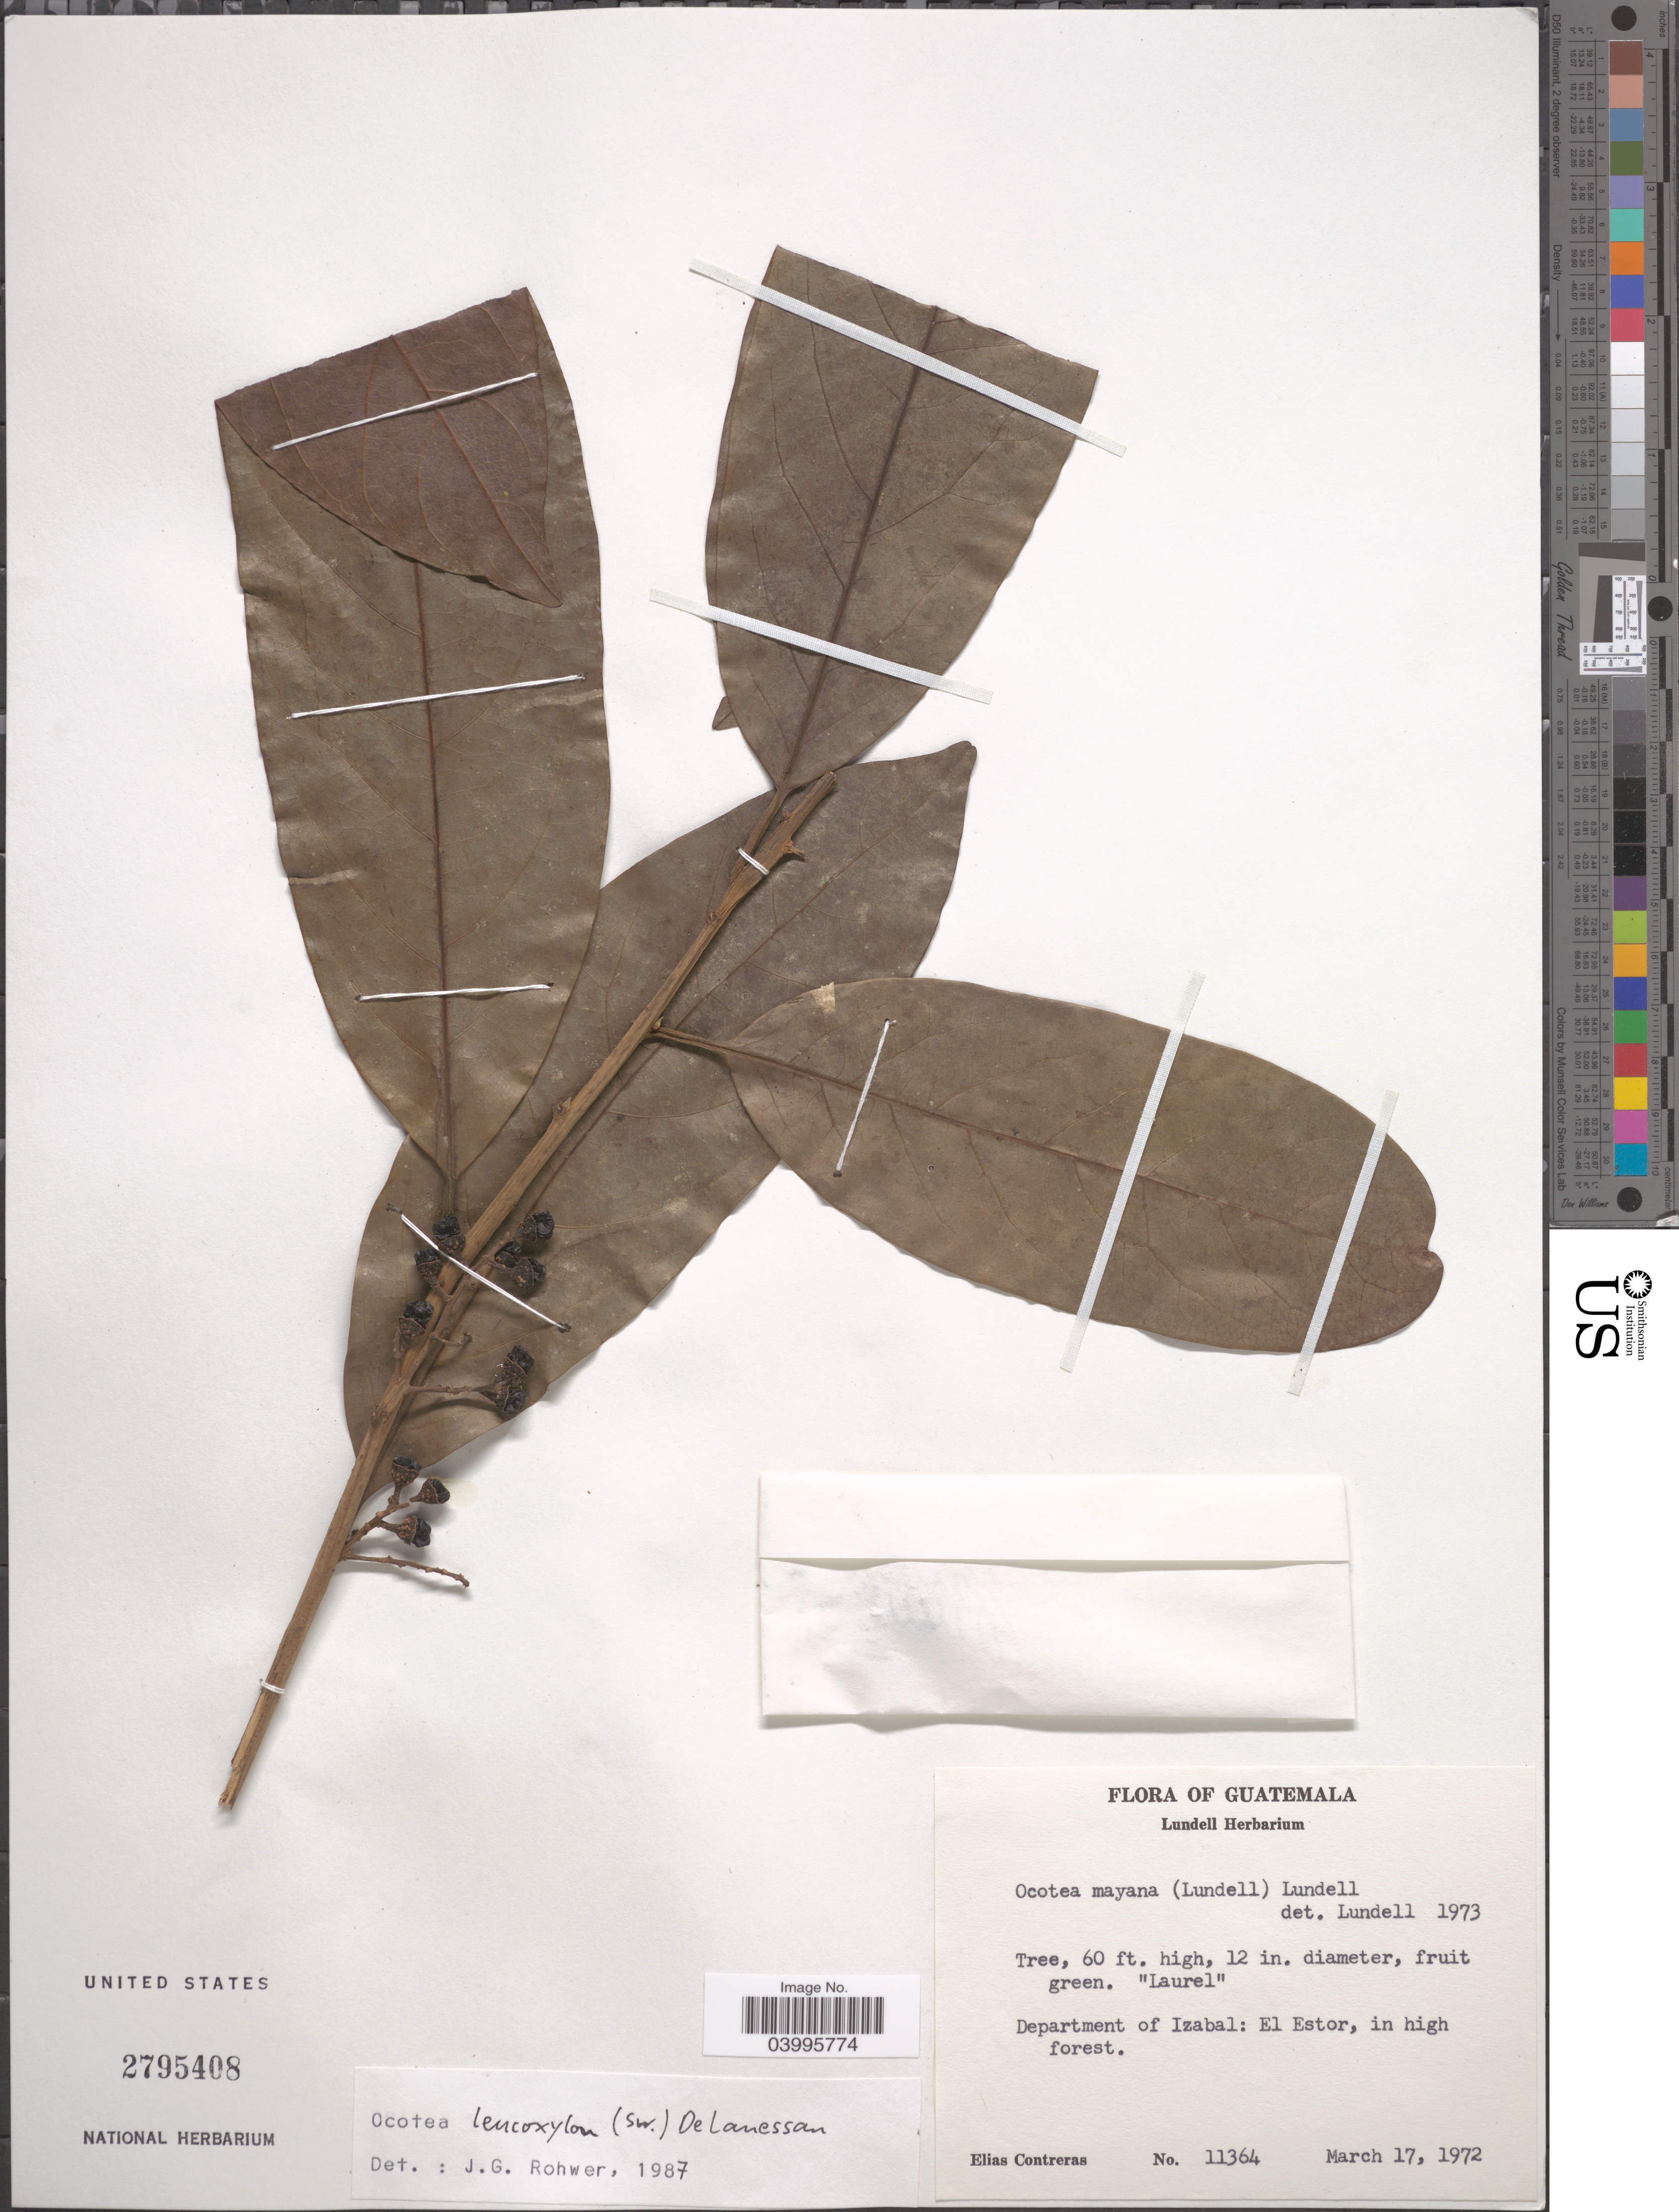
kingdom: Plantae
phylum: Tracheophyta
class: Magnoliopsida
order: Laurales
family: Lauraceae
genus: Ocotea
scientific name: Ocotea leucoxylon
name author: (Sw.) Laness.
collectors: E. Contreras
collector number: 11364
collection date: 1972-03-17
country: Guatemala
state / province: Izabal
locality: Department of Izabal: El Estor, in high forest.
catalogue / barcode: US 2795408